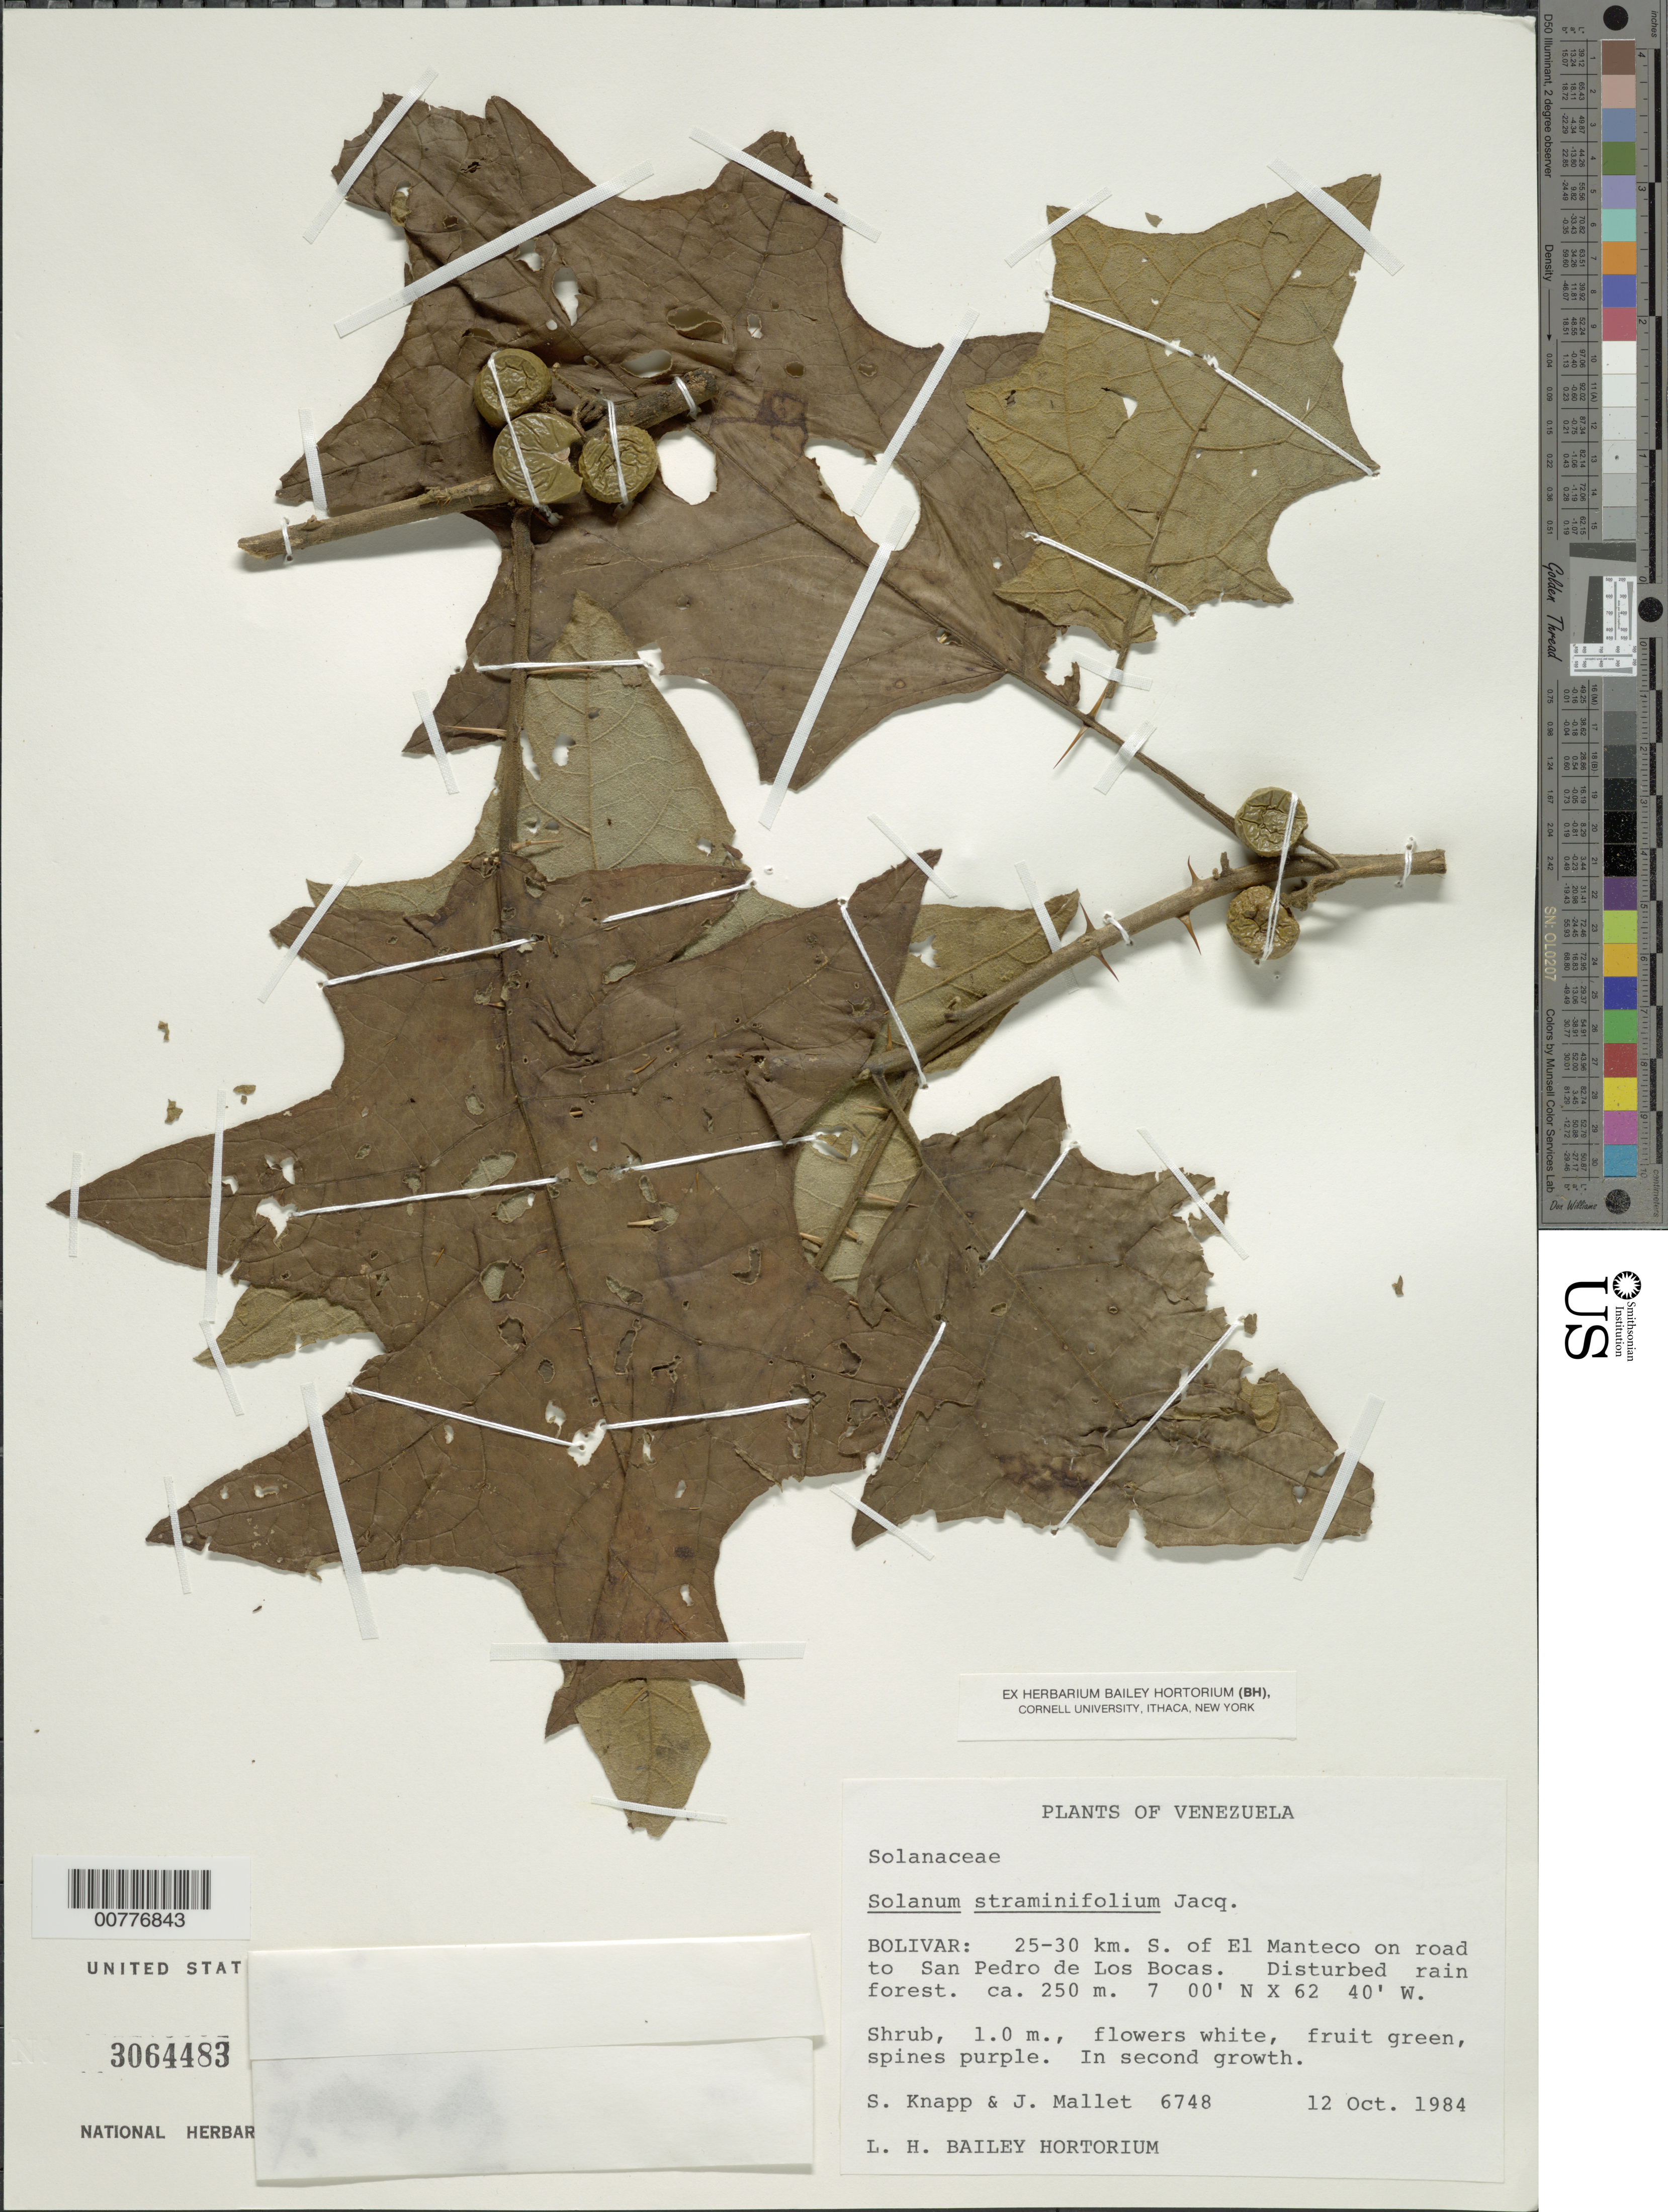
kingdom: Plantae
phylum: Tracheophyta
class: Magnoliopsida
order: Solanales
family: Solanaceae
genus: Solanum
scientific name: Solanum stramoniifolium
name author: Jacq.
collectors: S. Knapp & J. Mallet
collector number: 6748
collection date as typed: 10 Oct 1984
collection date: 1984-10-10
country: Venezuela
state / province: Bolívar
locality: El Manteco, 25-30 km S of on road to San Pedro de Los Bocas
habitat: Disturbed rainforest, in second growth.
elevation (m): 250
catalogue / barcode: US 3064483